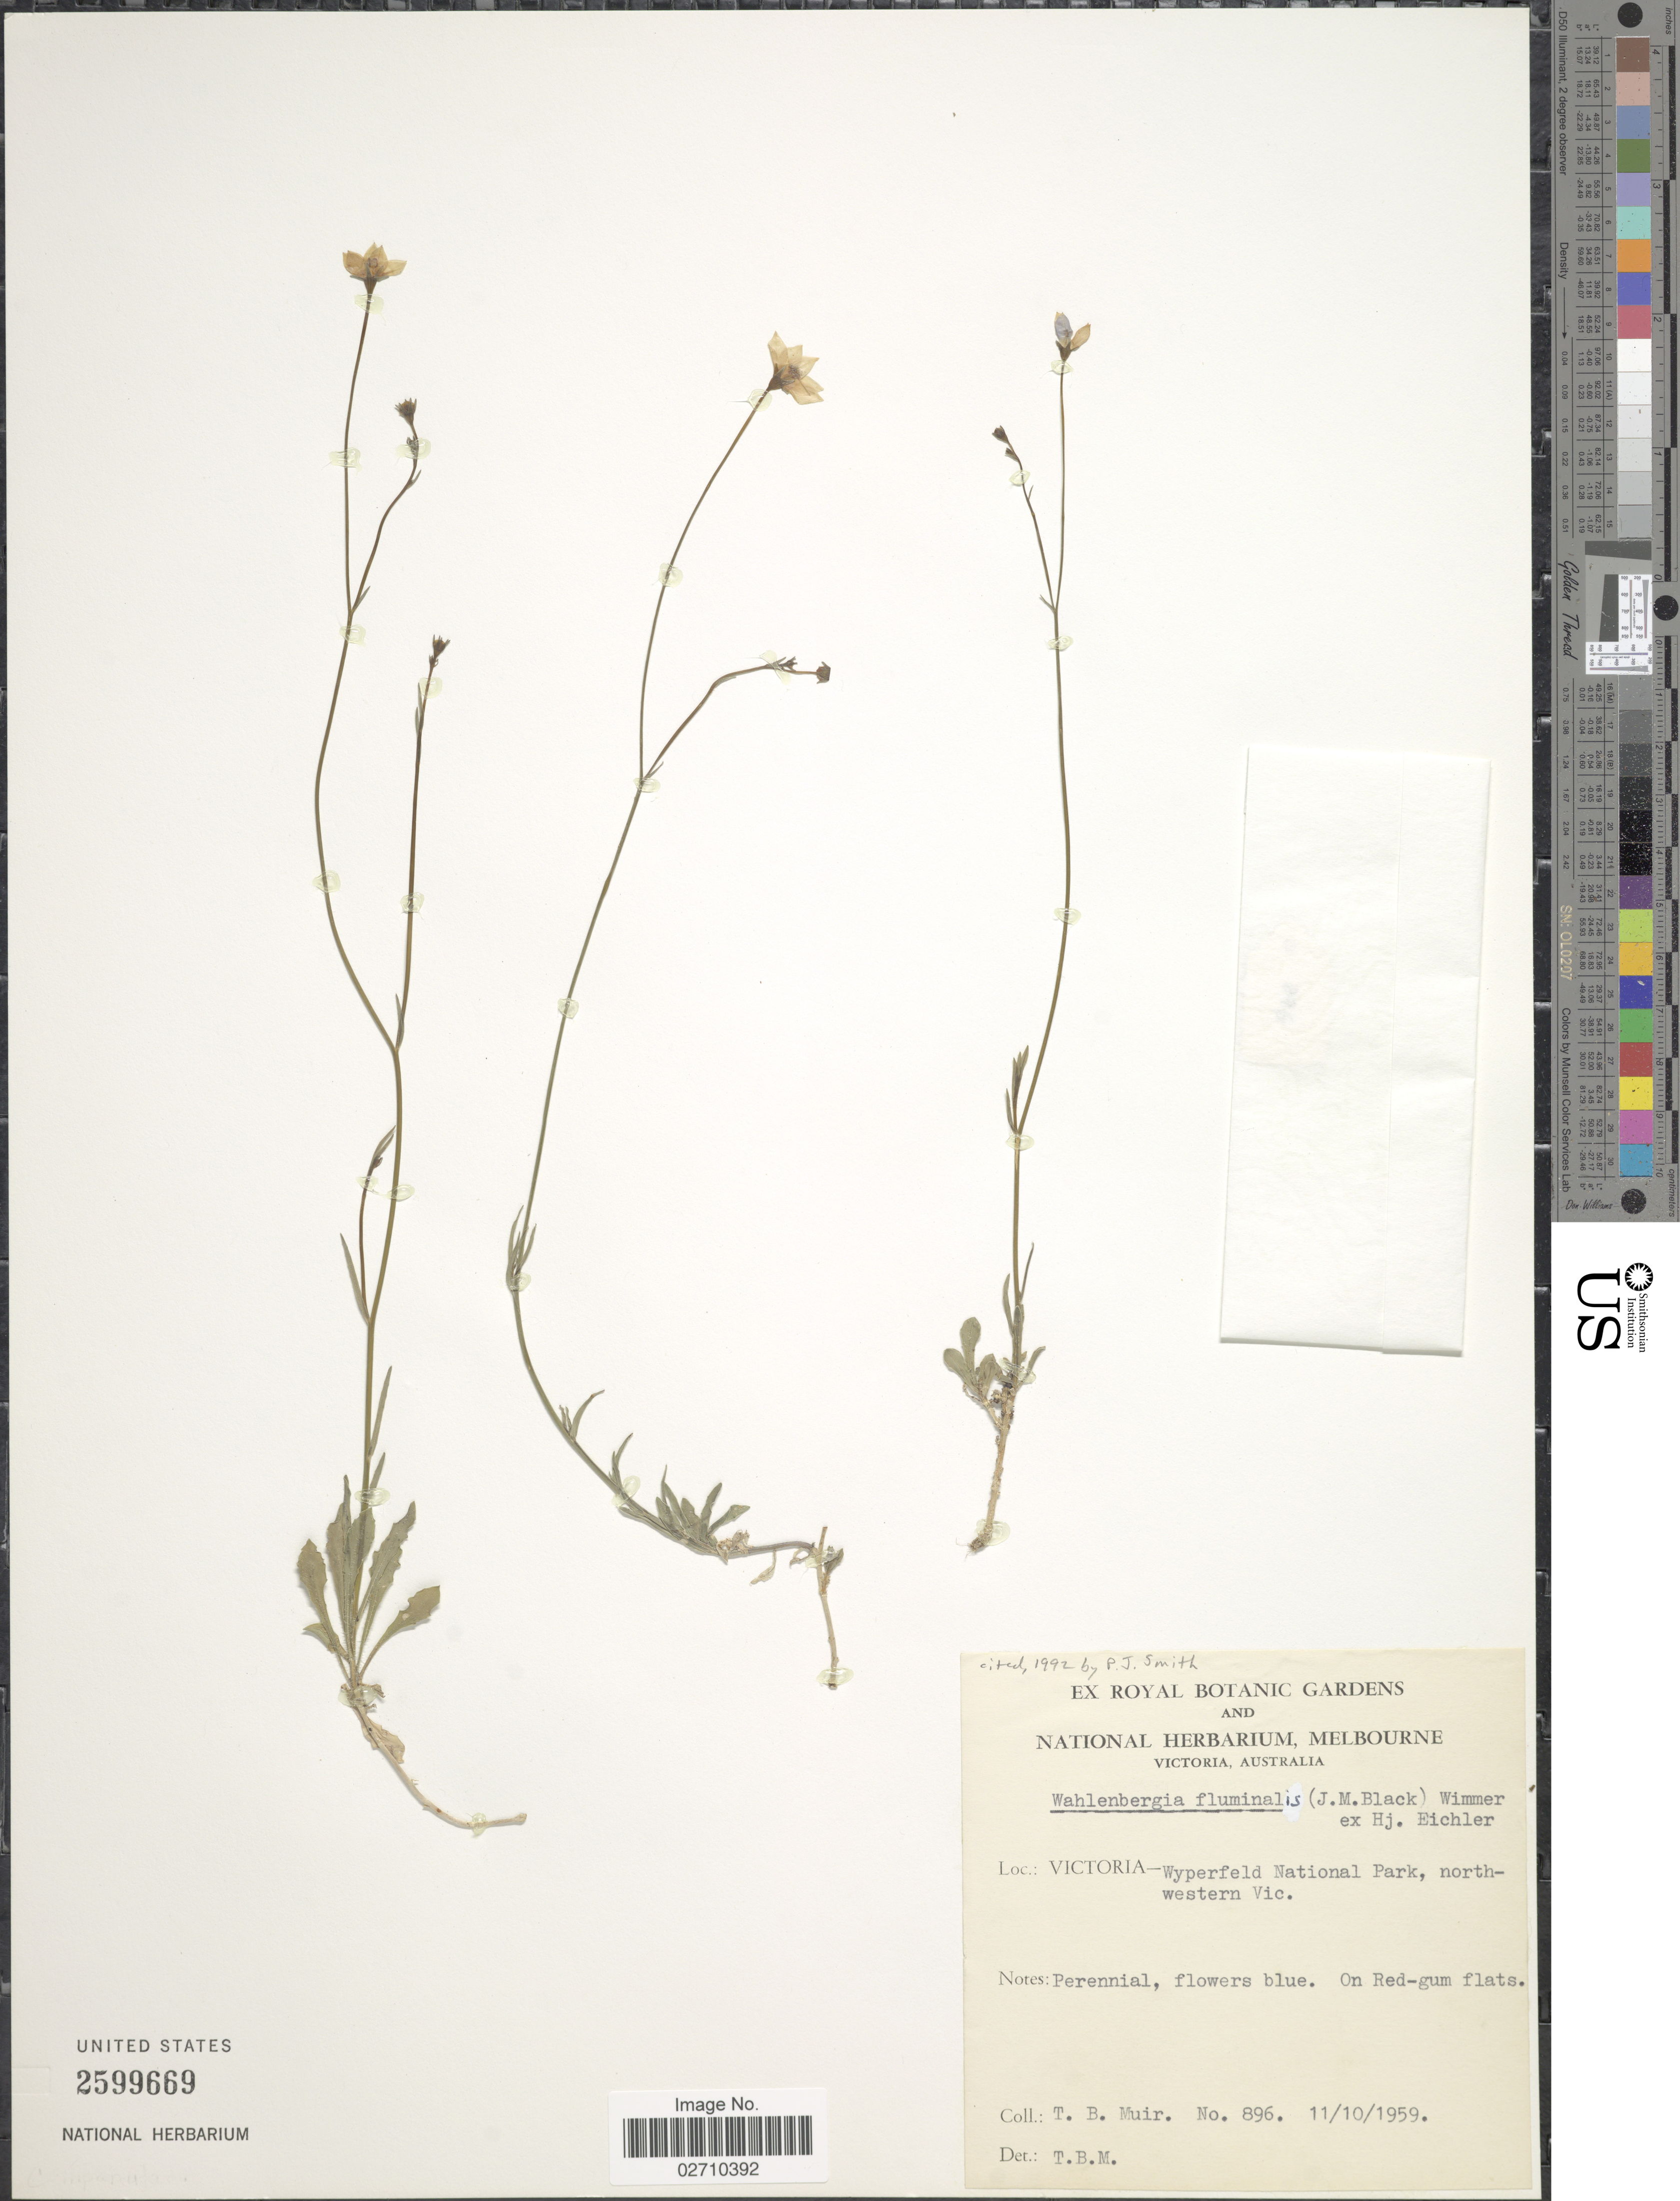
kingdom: Plantae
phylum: Tracheophyta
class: Magnoliopsida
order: Asterales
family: Campanulaceae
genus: Wahlenbergia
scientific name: Wahlenbergia fluminalis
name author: (J.M. Black) E. Wimm. & H. Eichler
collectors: T. Muir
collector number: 896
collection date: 1959-10-11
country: Australia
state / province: Victoria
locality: Victoria - Wyperfeld National Park, northwestern Vic.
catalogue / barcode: US 2599669